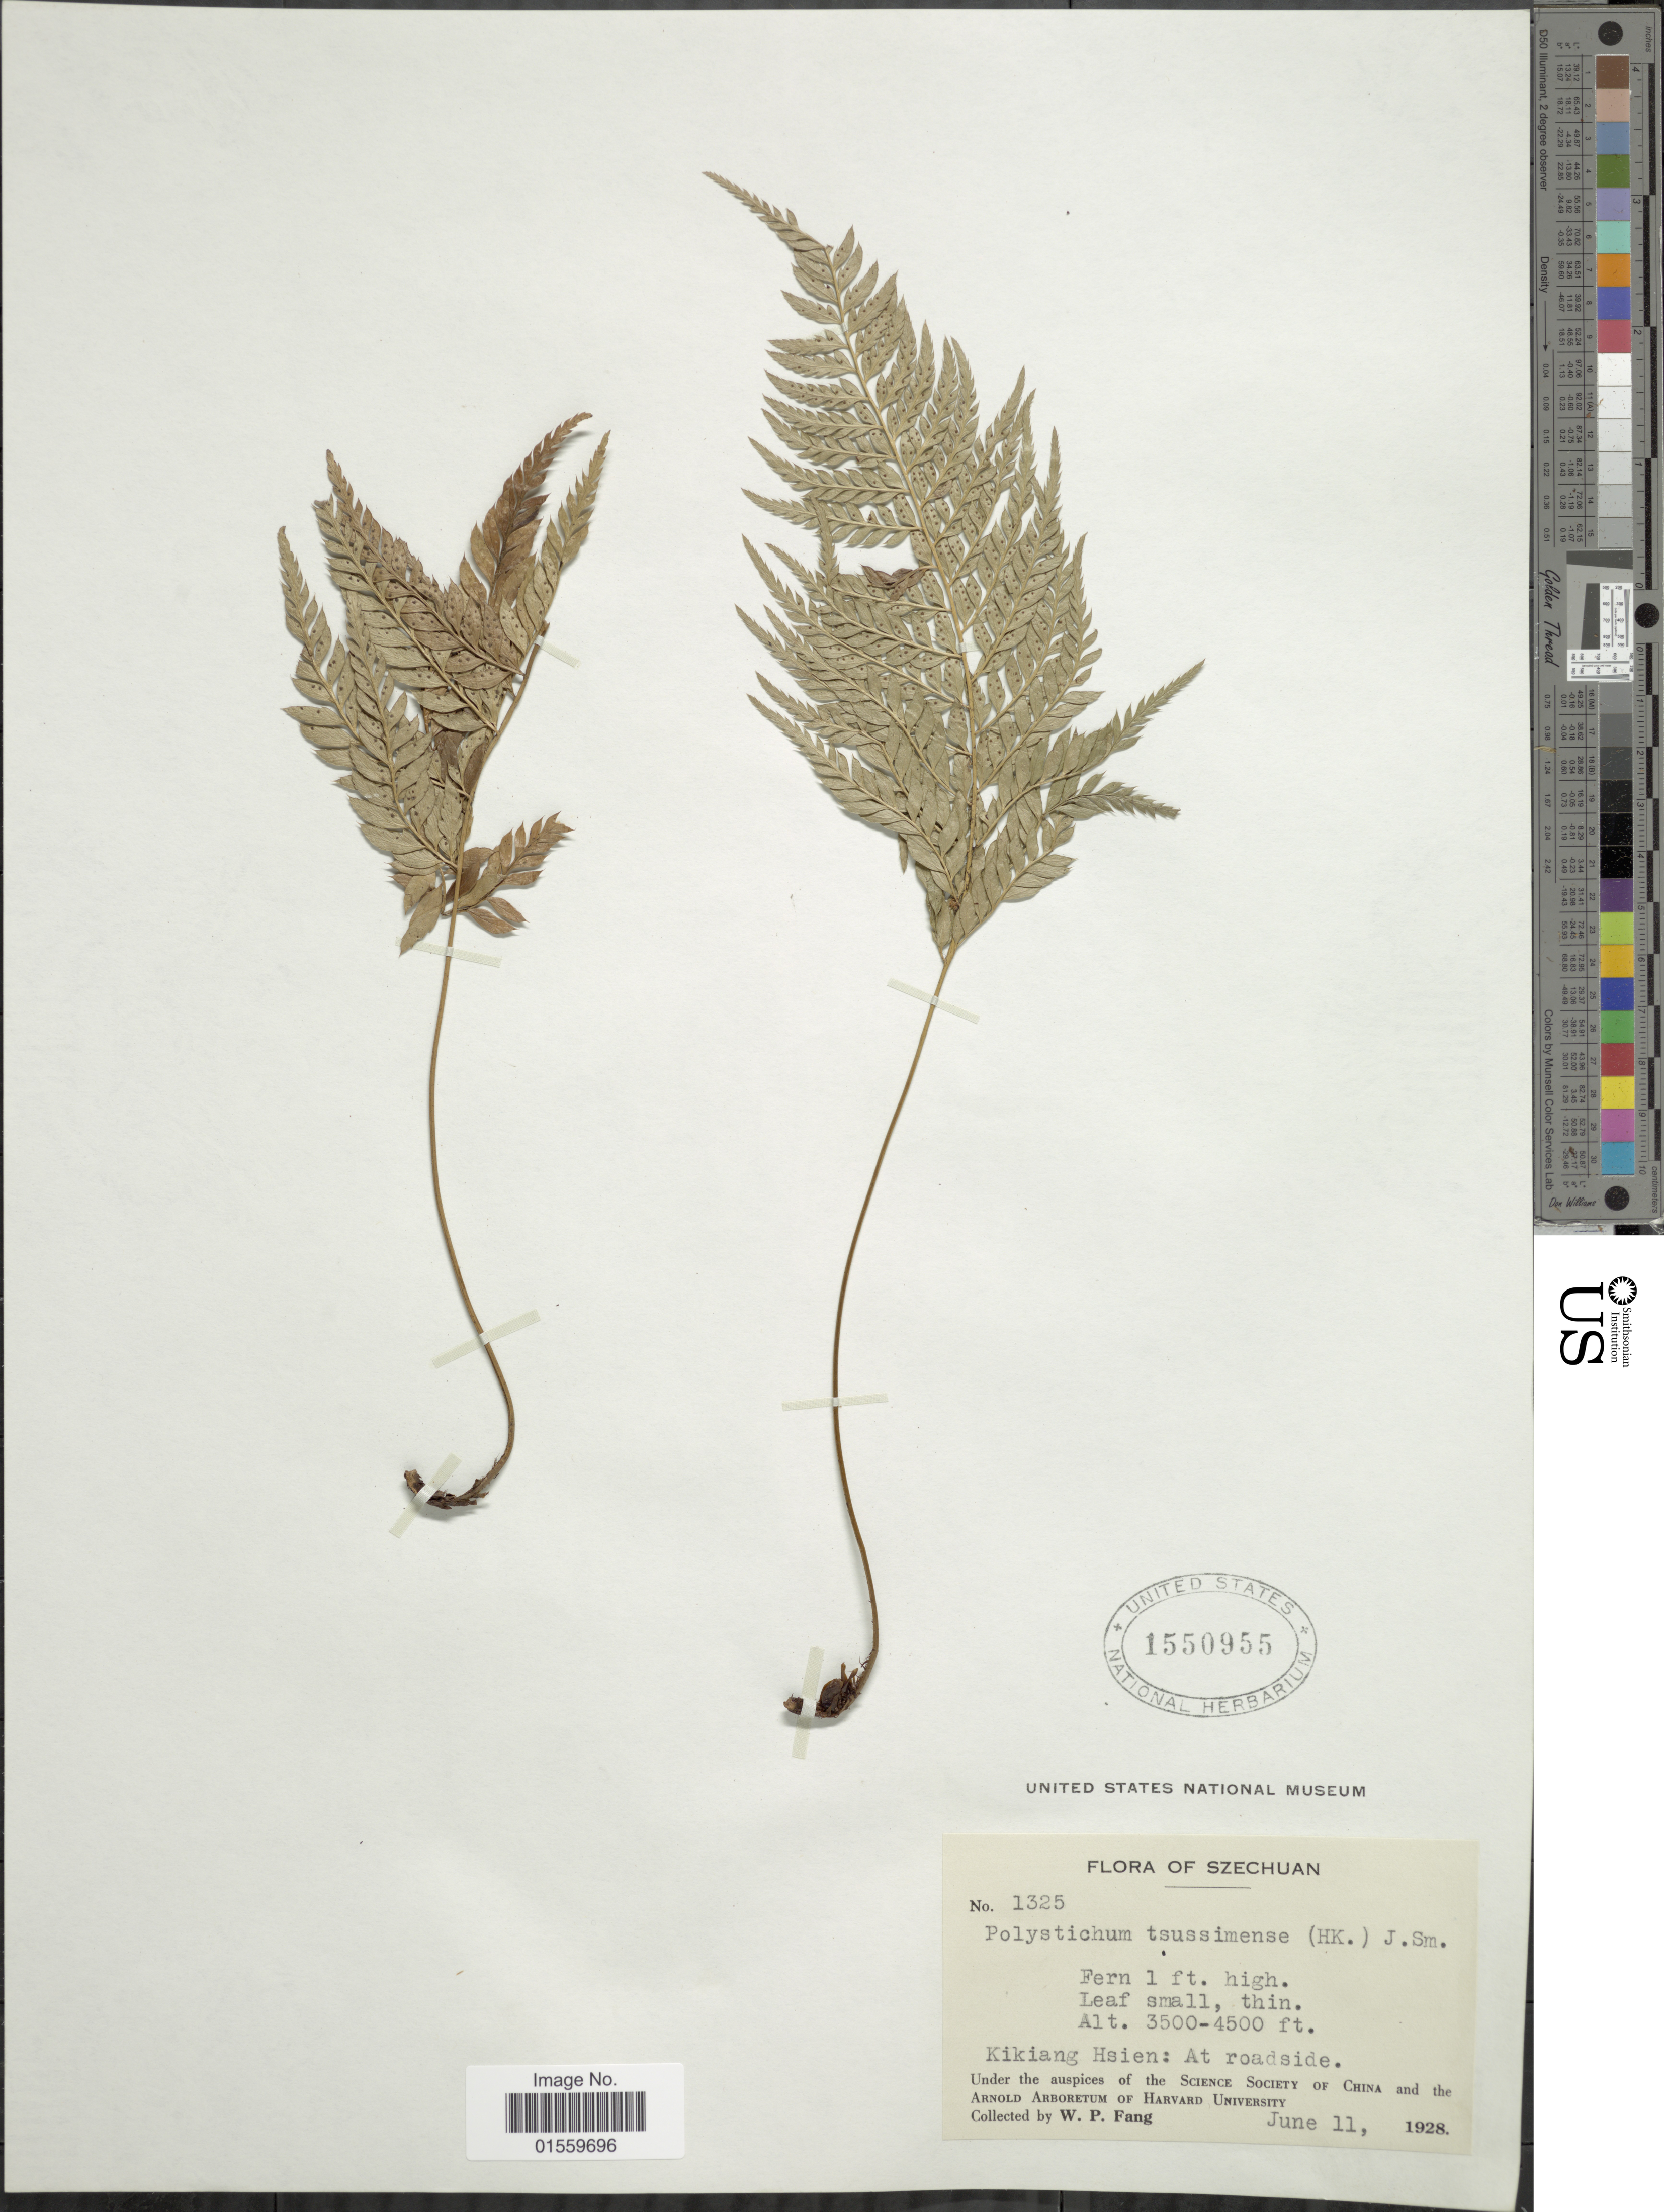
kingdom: Plantae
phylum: Tracheophyta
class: Polypodiopsida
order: Polypodiales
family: Dryopteridaceae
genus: Polystichum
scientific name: Polystichum tsus-simense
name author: (Hook.) J. Sm.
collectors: W. P. Fang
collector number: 1325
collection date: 1928-06-11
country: China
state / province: Sichuan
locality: Szechuan, Kikiang Hsien: at roadside.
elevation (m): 1067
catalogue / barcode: US 1550955